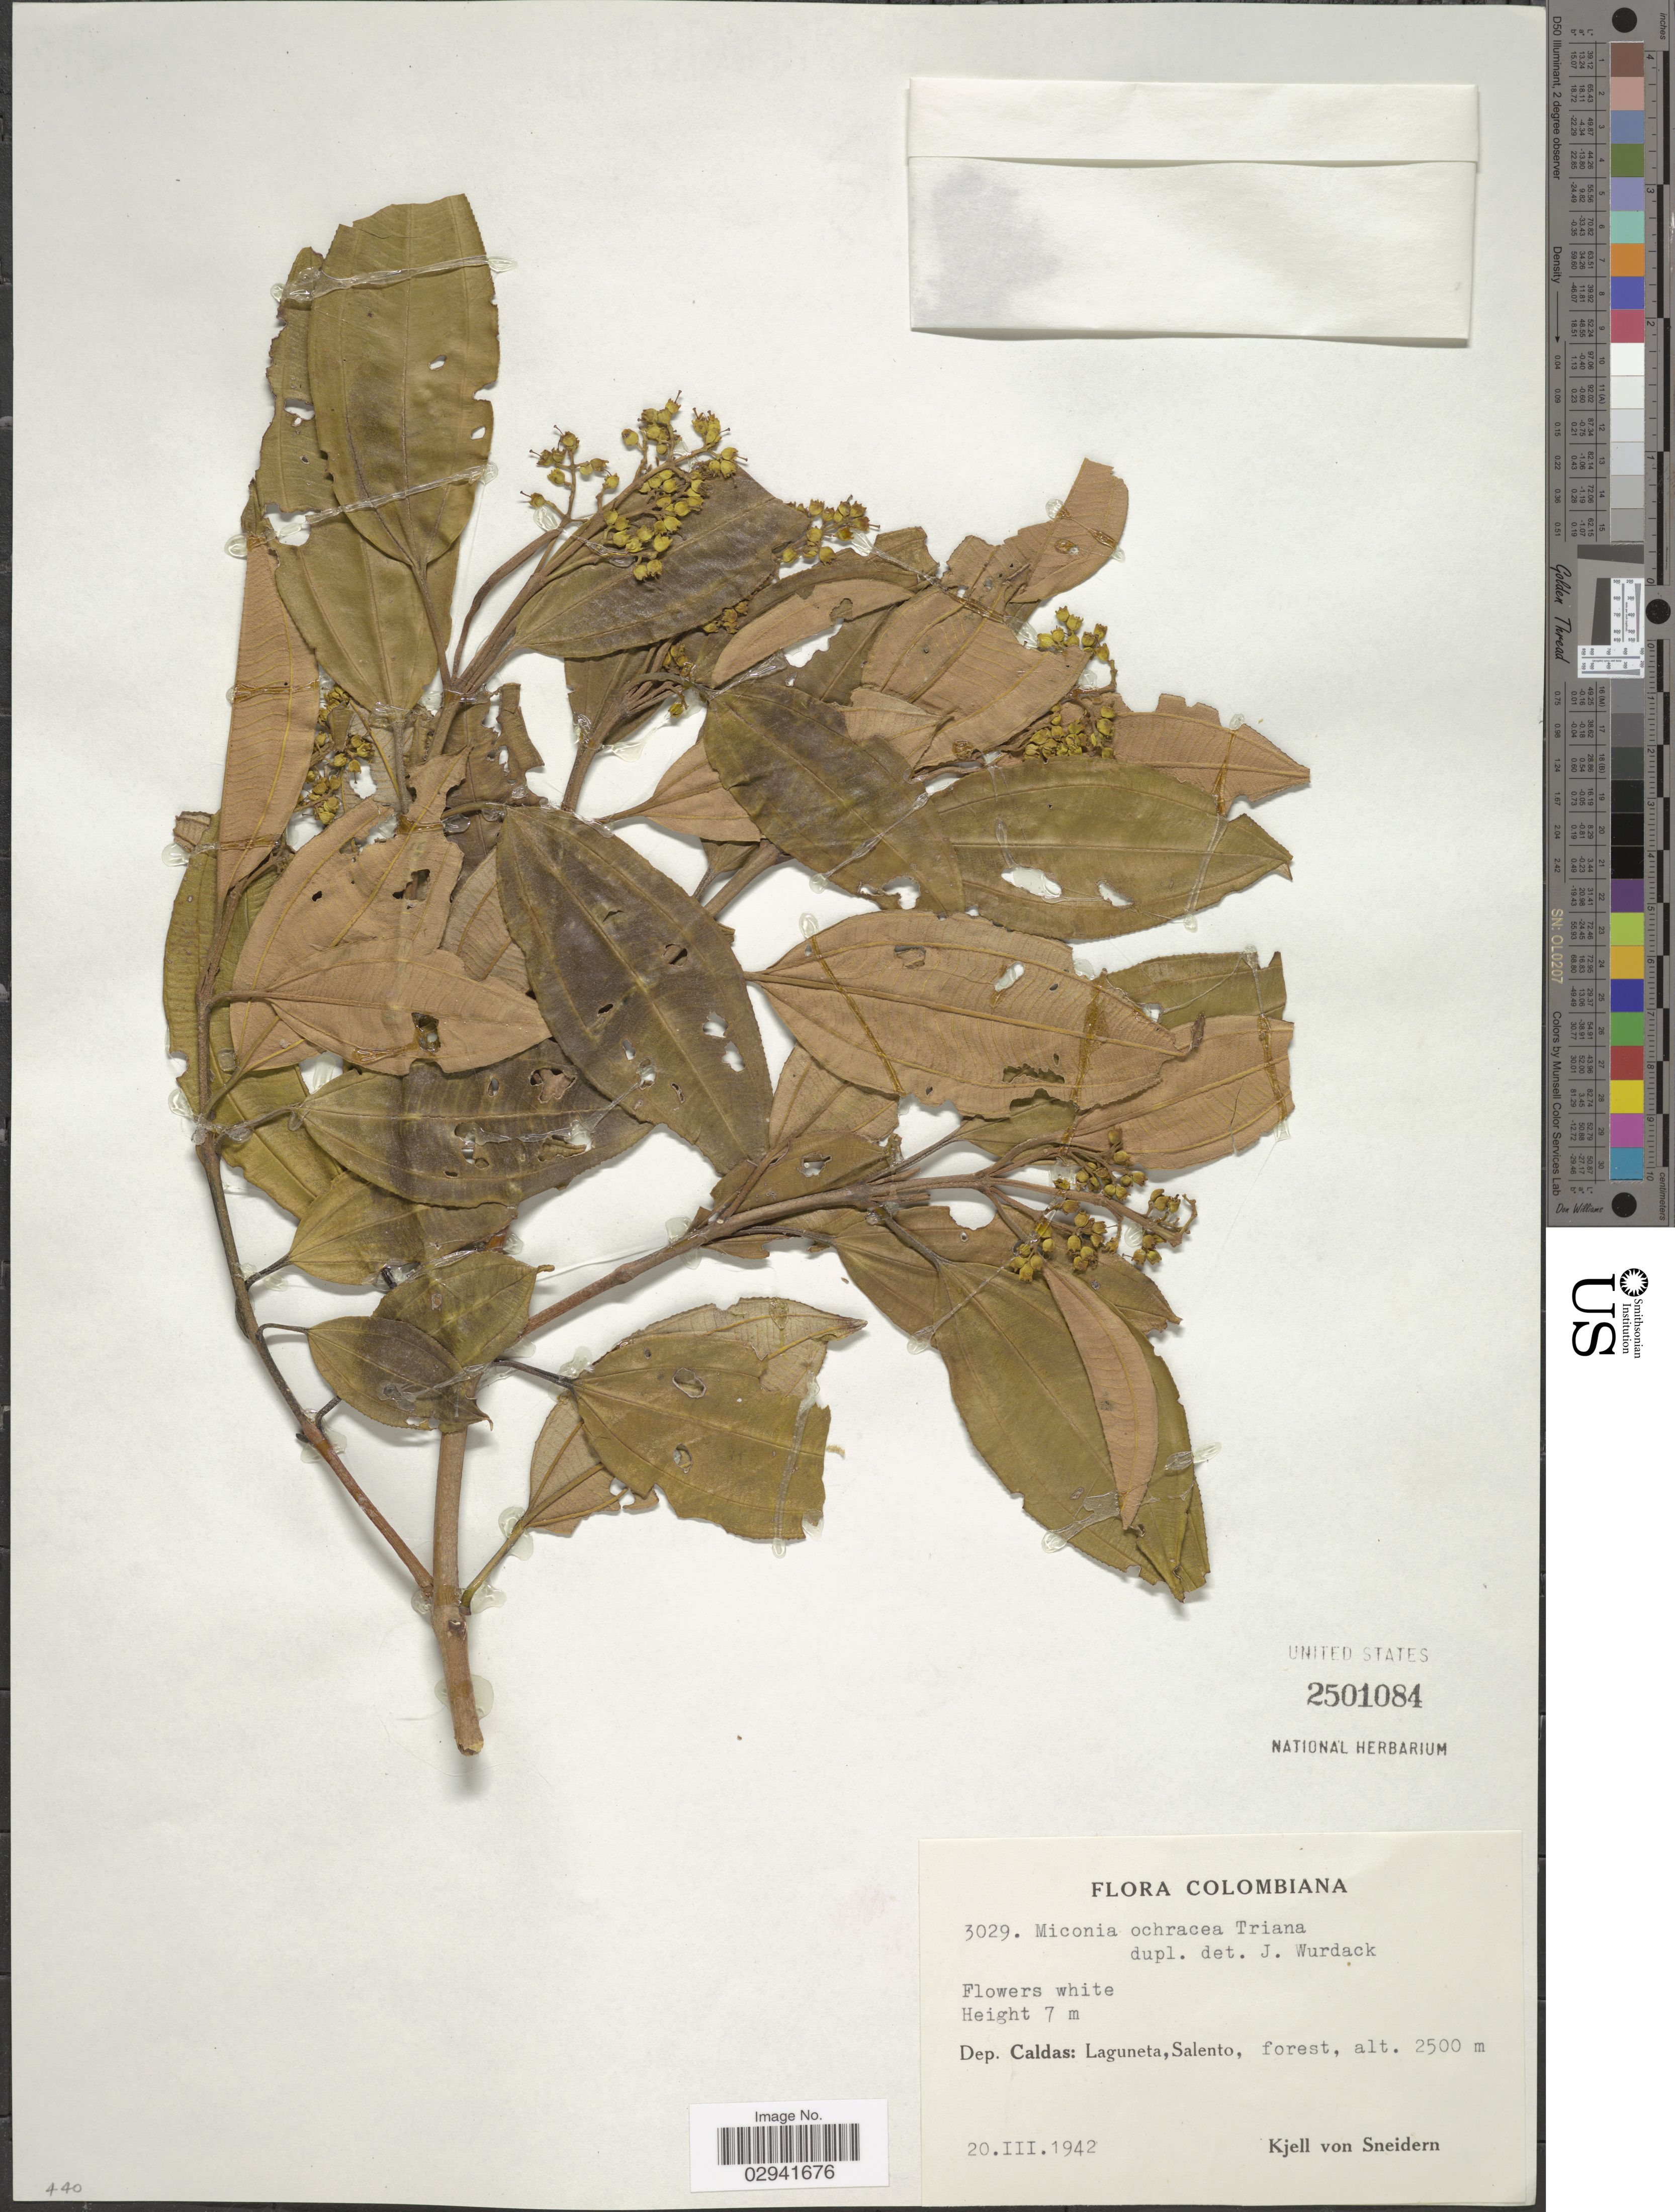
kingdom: Plantae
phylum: Tracheophyta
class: Magnoliopsida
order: Myrtales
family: Melastomataceae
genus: Miconia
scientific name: Miconia ochracea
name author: Triana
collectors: K. von Sneidern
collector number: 3029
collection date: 1942-03-20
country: Colombia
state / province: Caldas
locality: Dep. Caldas: Laguneta, Salento.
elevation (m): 2500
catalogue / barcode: US 2501084